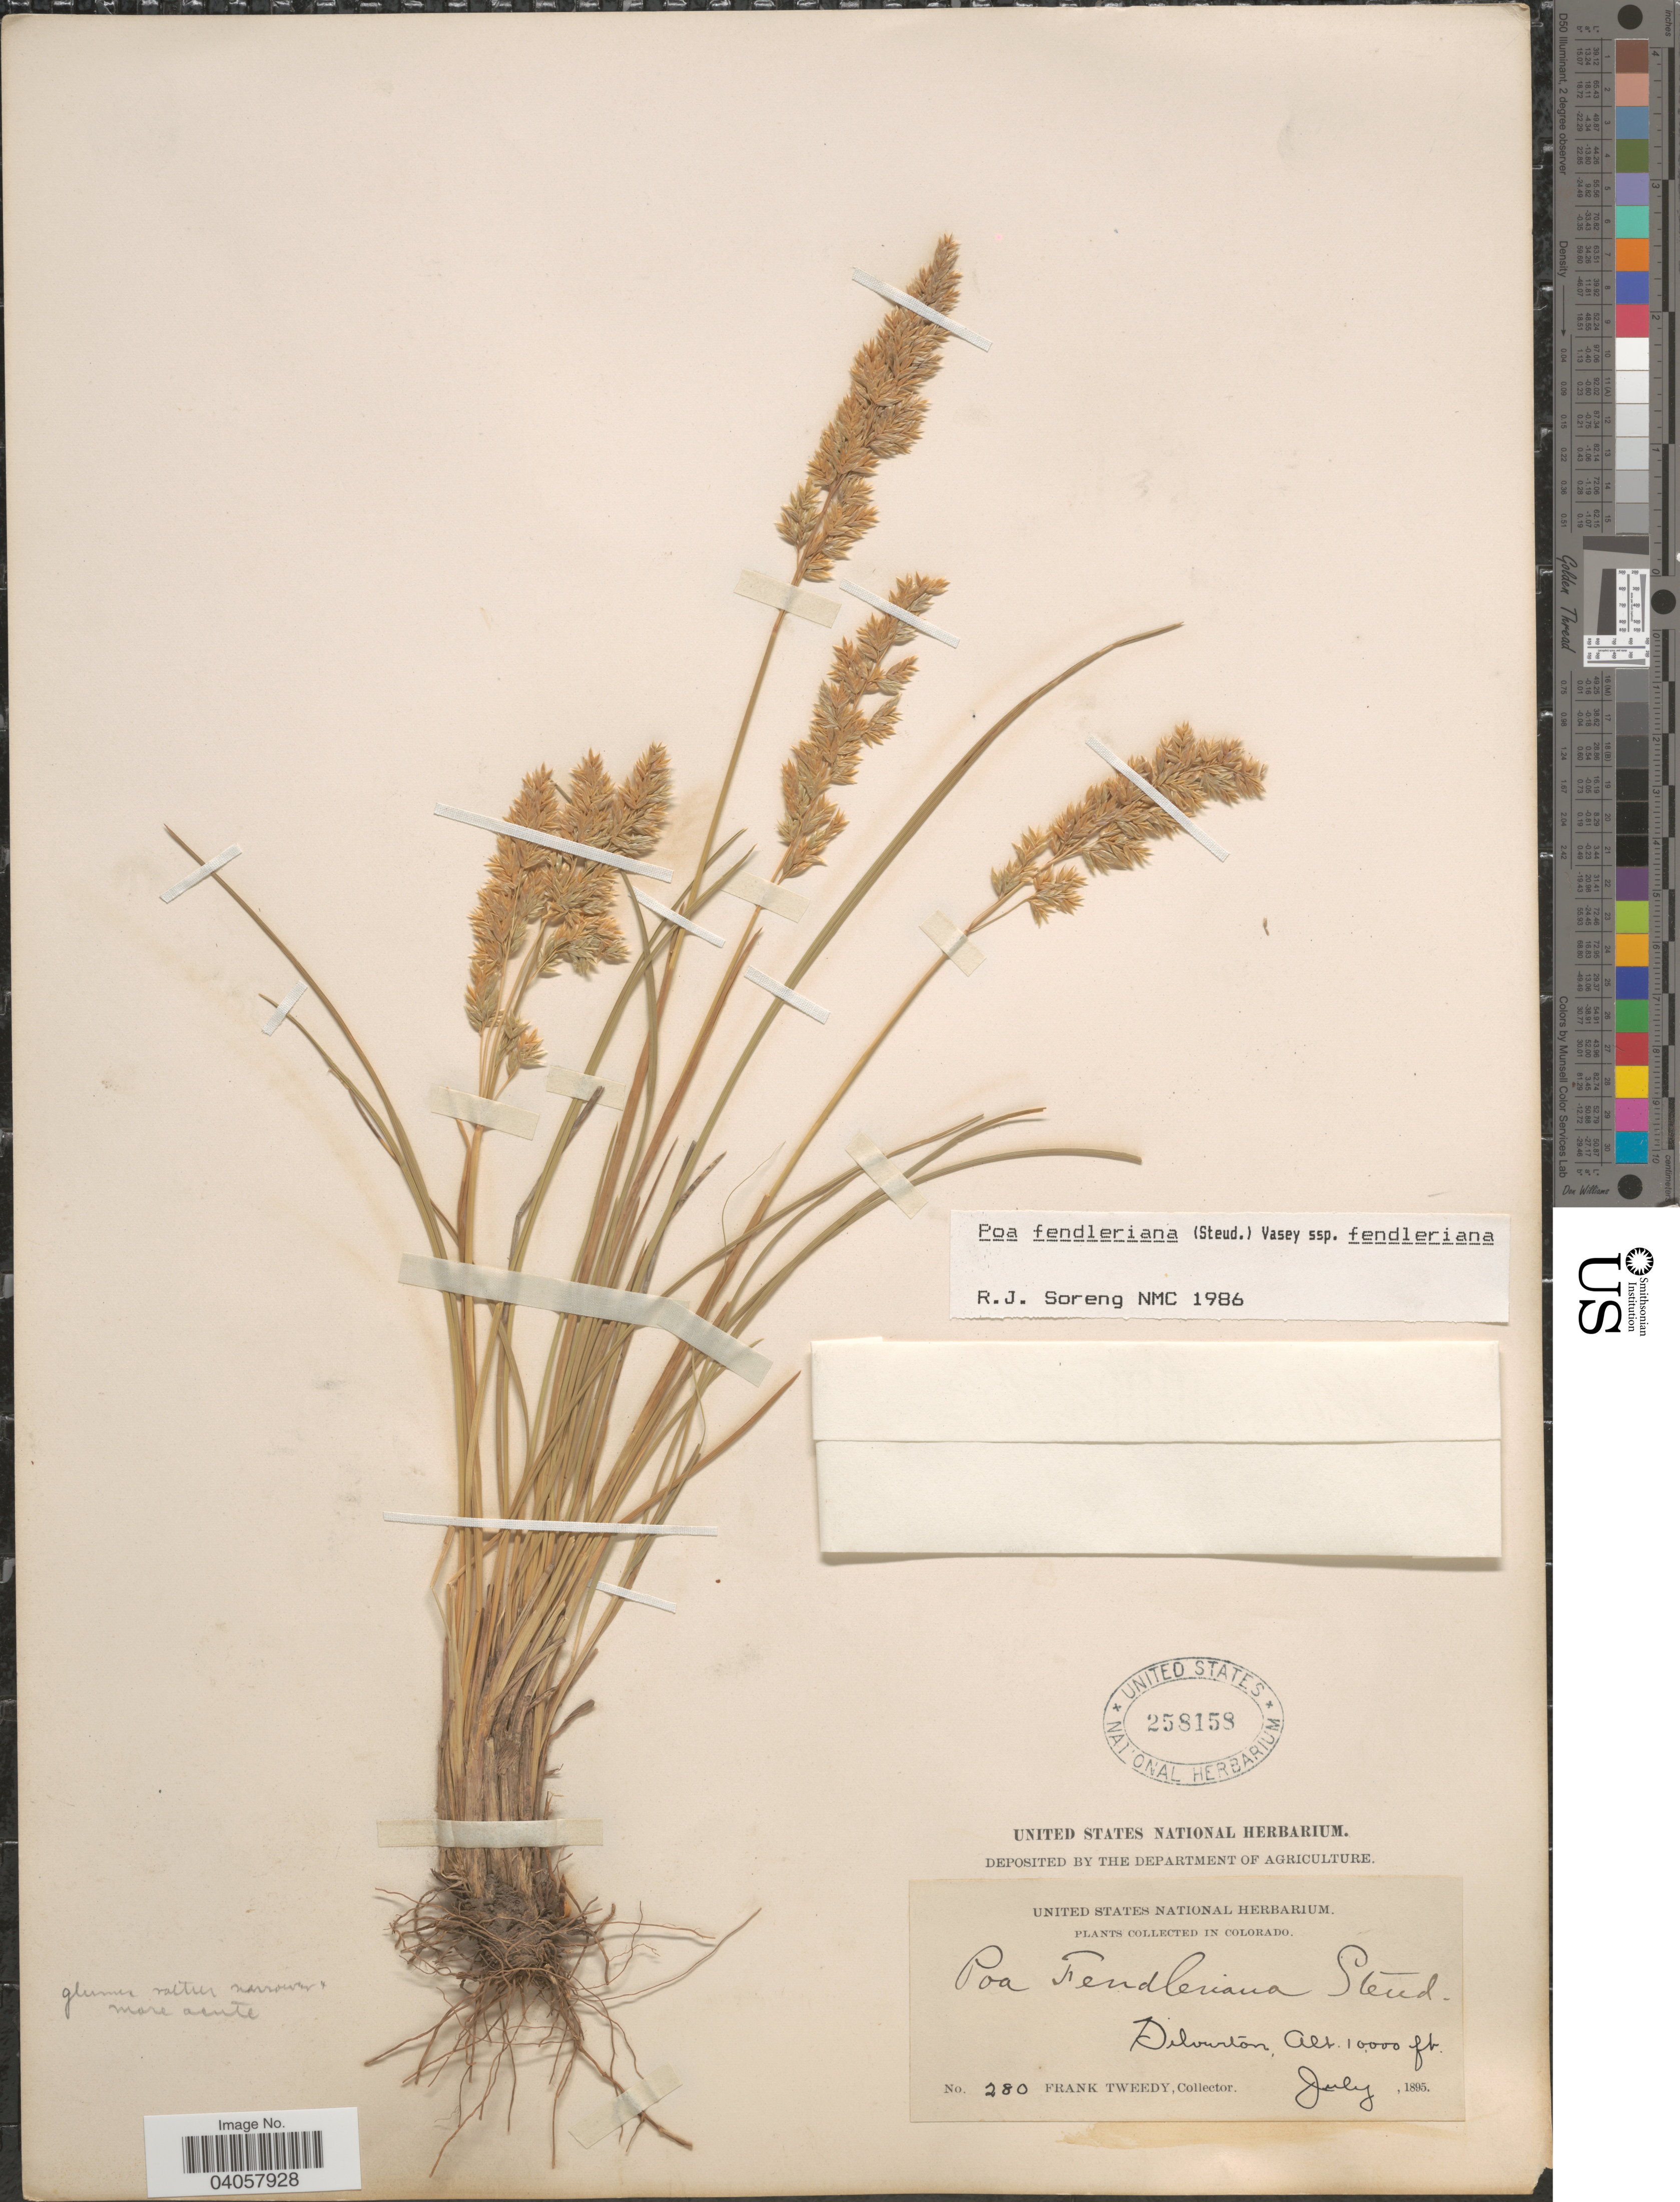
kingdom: Plantae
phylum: Tracheophyta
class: Liliopsida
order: Poales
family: Poaceae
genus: Poa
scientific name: Poa fendleriana subsp. fendleriana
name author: (Steud.) Vasey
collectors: F. Tweedy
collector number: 280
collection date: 1895-07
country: United States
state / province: Colorado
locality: Silverton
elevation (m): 3048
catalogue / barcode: US 258158